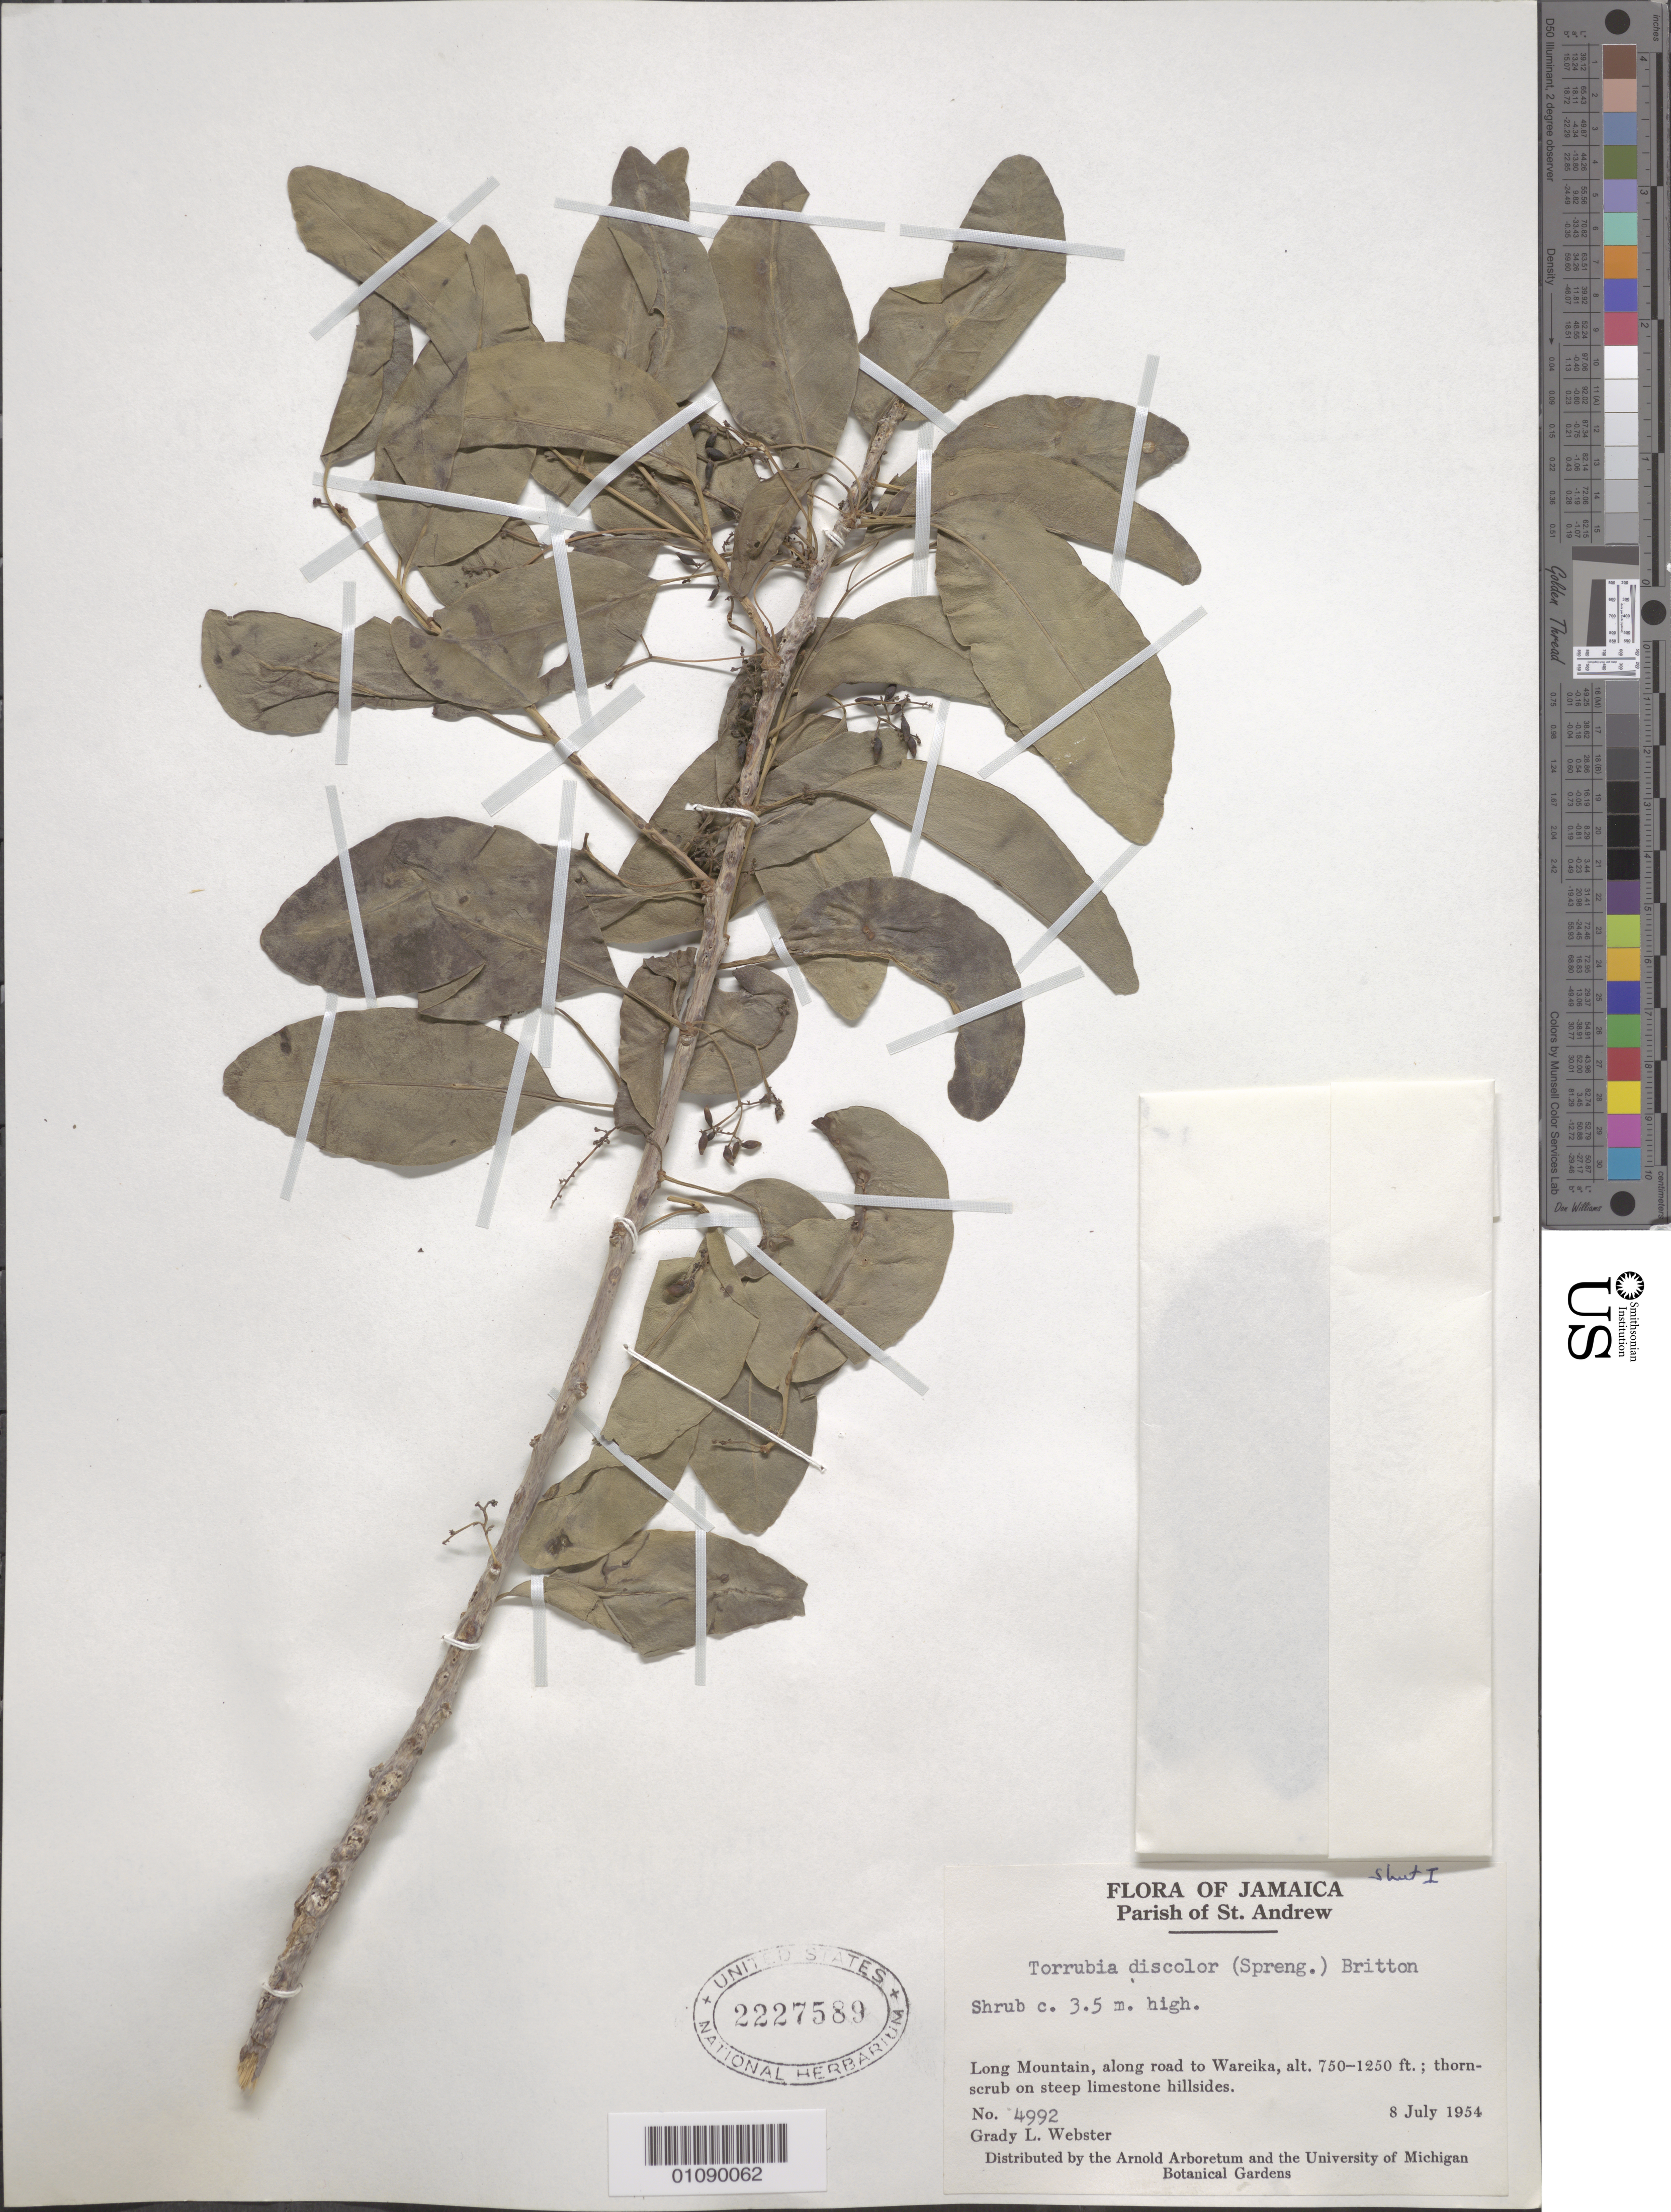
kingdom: Plantae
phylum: Tracheophyta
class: Magnoliopsida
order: Caryophyllales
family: Nyctaginaceae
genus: Guapira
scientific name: Guapira discolor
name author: (Spreng.) Little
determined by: Strong, Mark T., (BOT), Smithsonian Institution - National Museum of Natural History (UNITED STATES)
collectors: G. L. Webster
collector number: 4992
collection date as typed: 08 Jul 1954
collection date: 1954-07-08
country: Jamaica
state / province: Saint Andrew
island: Jamaica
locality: Long Mountain, along road to Wareika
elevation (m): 229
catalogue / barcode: US 2227589